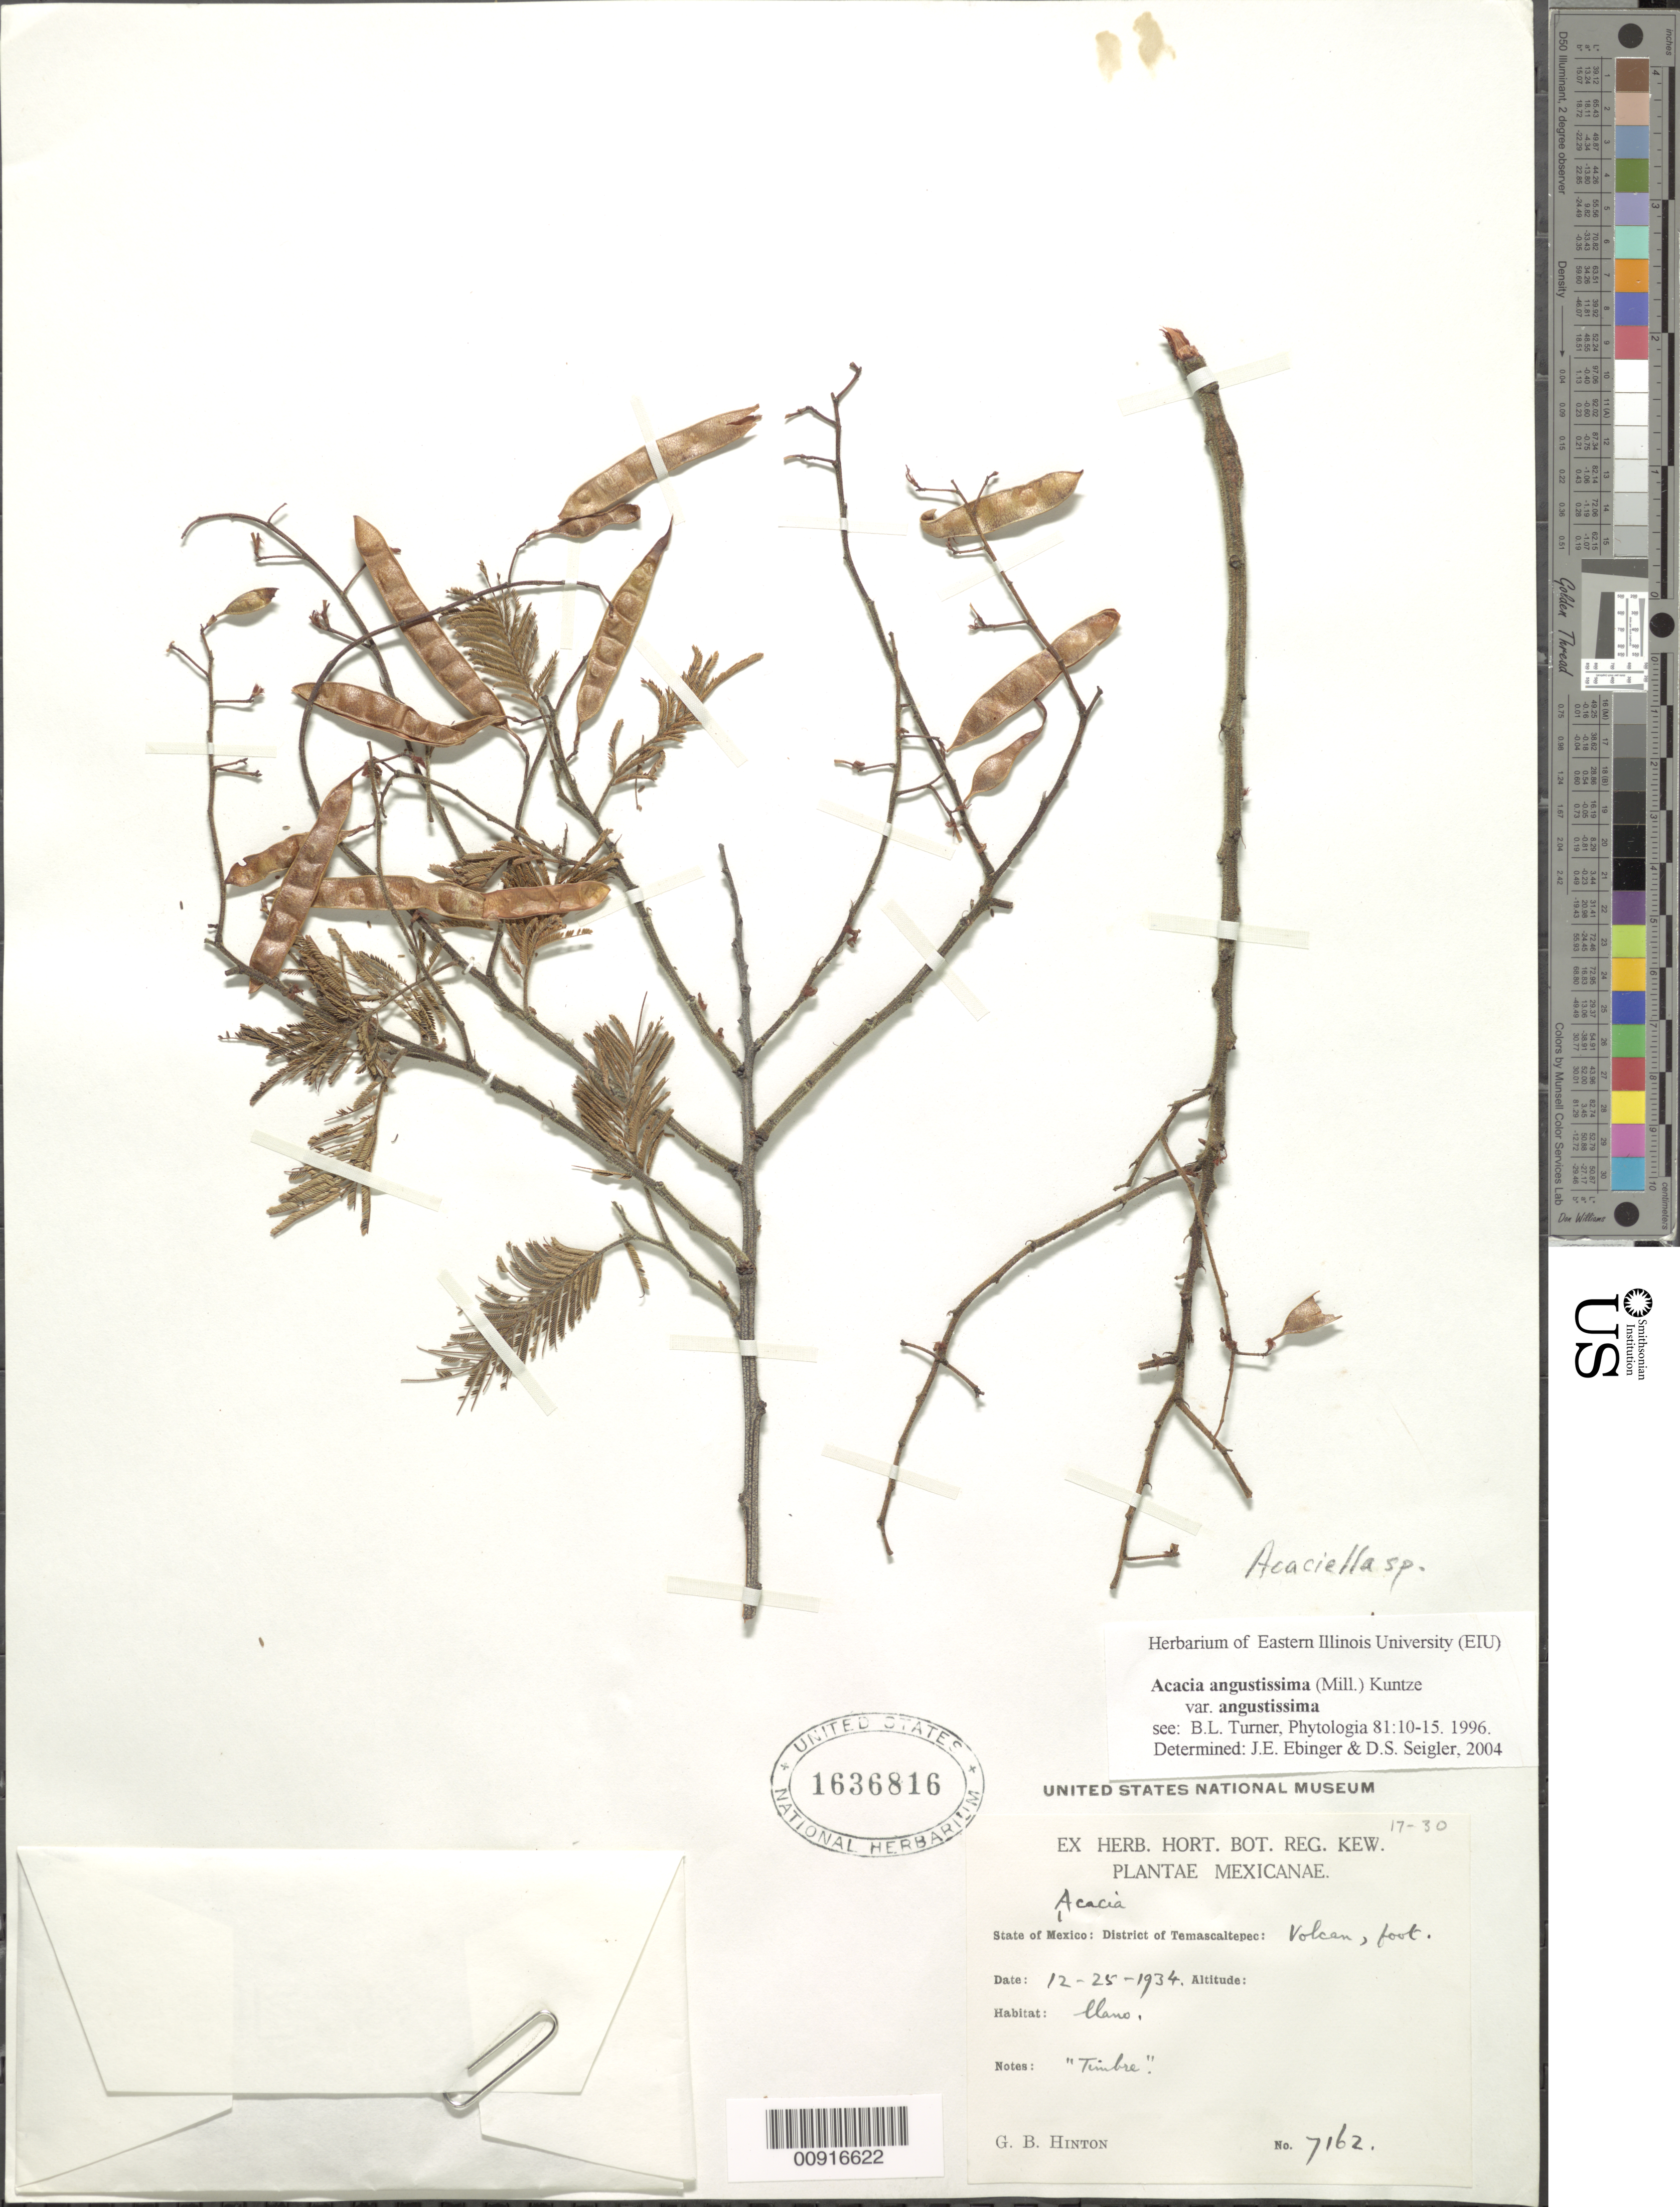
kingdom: Plantae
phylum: Tracheophyta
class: Magnoliopsida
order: Fabales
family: Fabaceae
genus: Acaciella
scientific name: Acaciella sp.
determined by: Strong, M. T., (US), Smithsonian Institution - National Museum of Natural History (UNITED STATES)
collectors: G. B. Hinton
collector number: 7162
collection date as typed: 25 Dec 1934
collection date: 1934-12-25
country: Mexico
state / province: México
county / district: Temascaltepec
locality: State of Mexico: District of Temascaltepec: Volcan, foot.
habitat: Llano.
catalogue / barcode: US 1636816